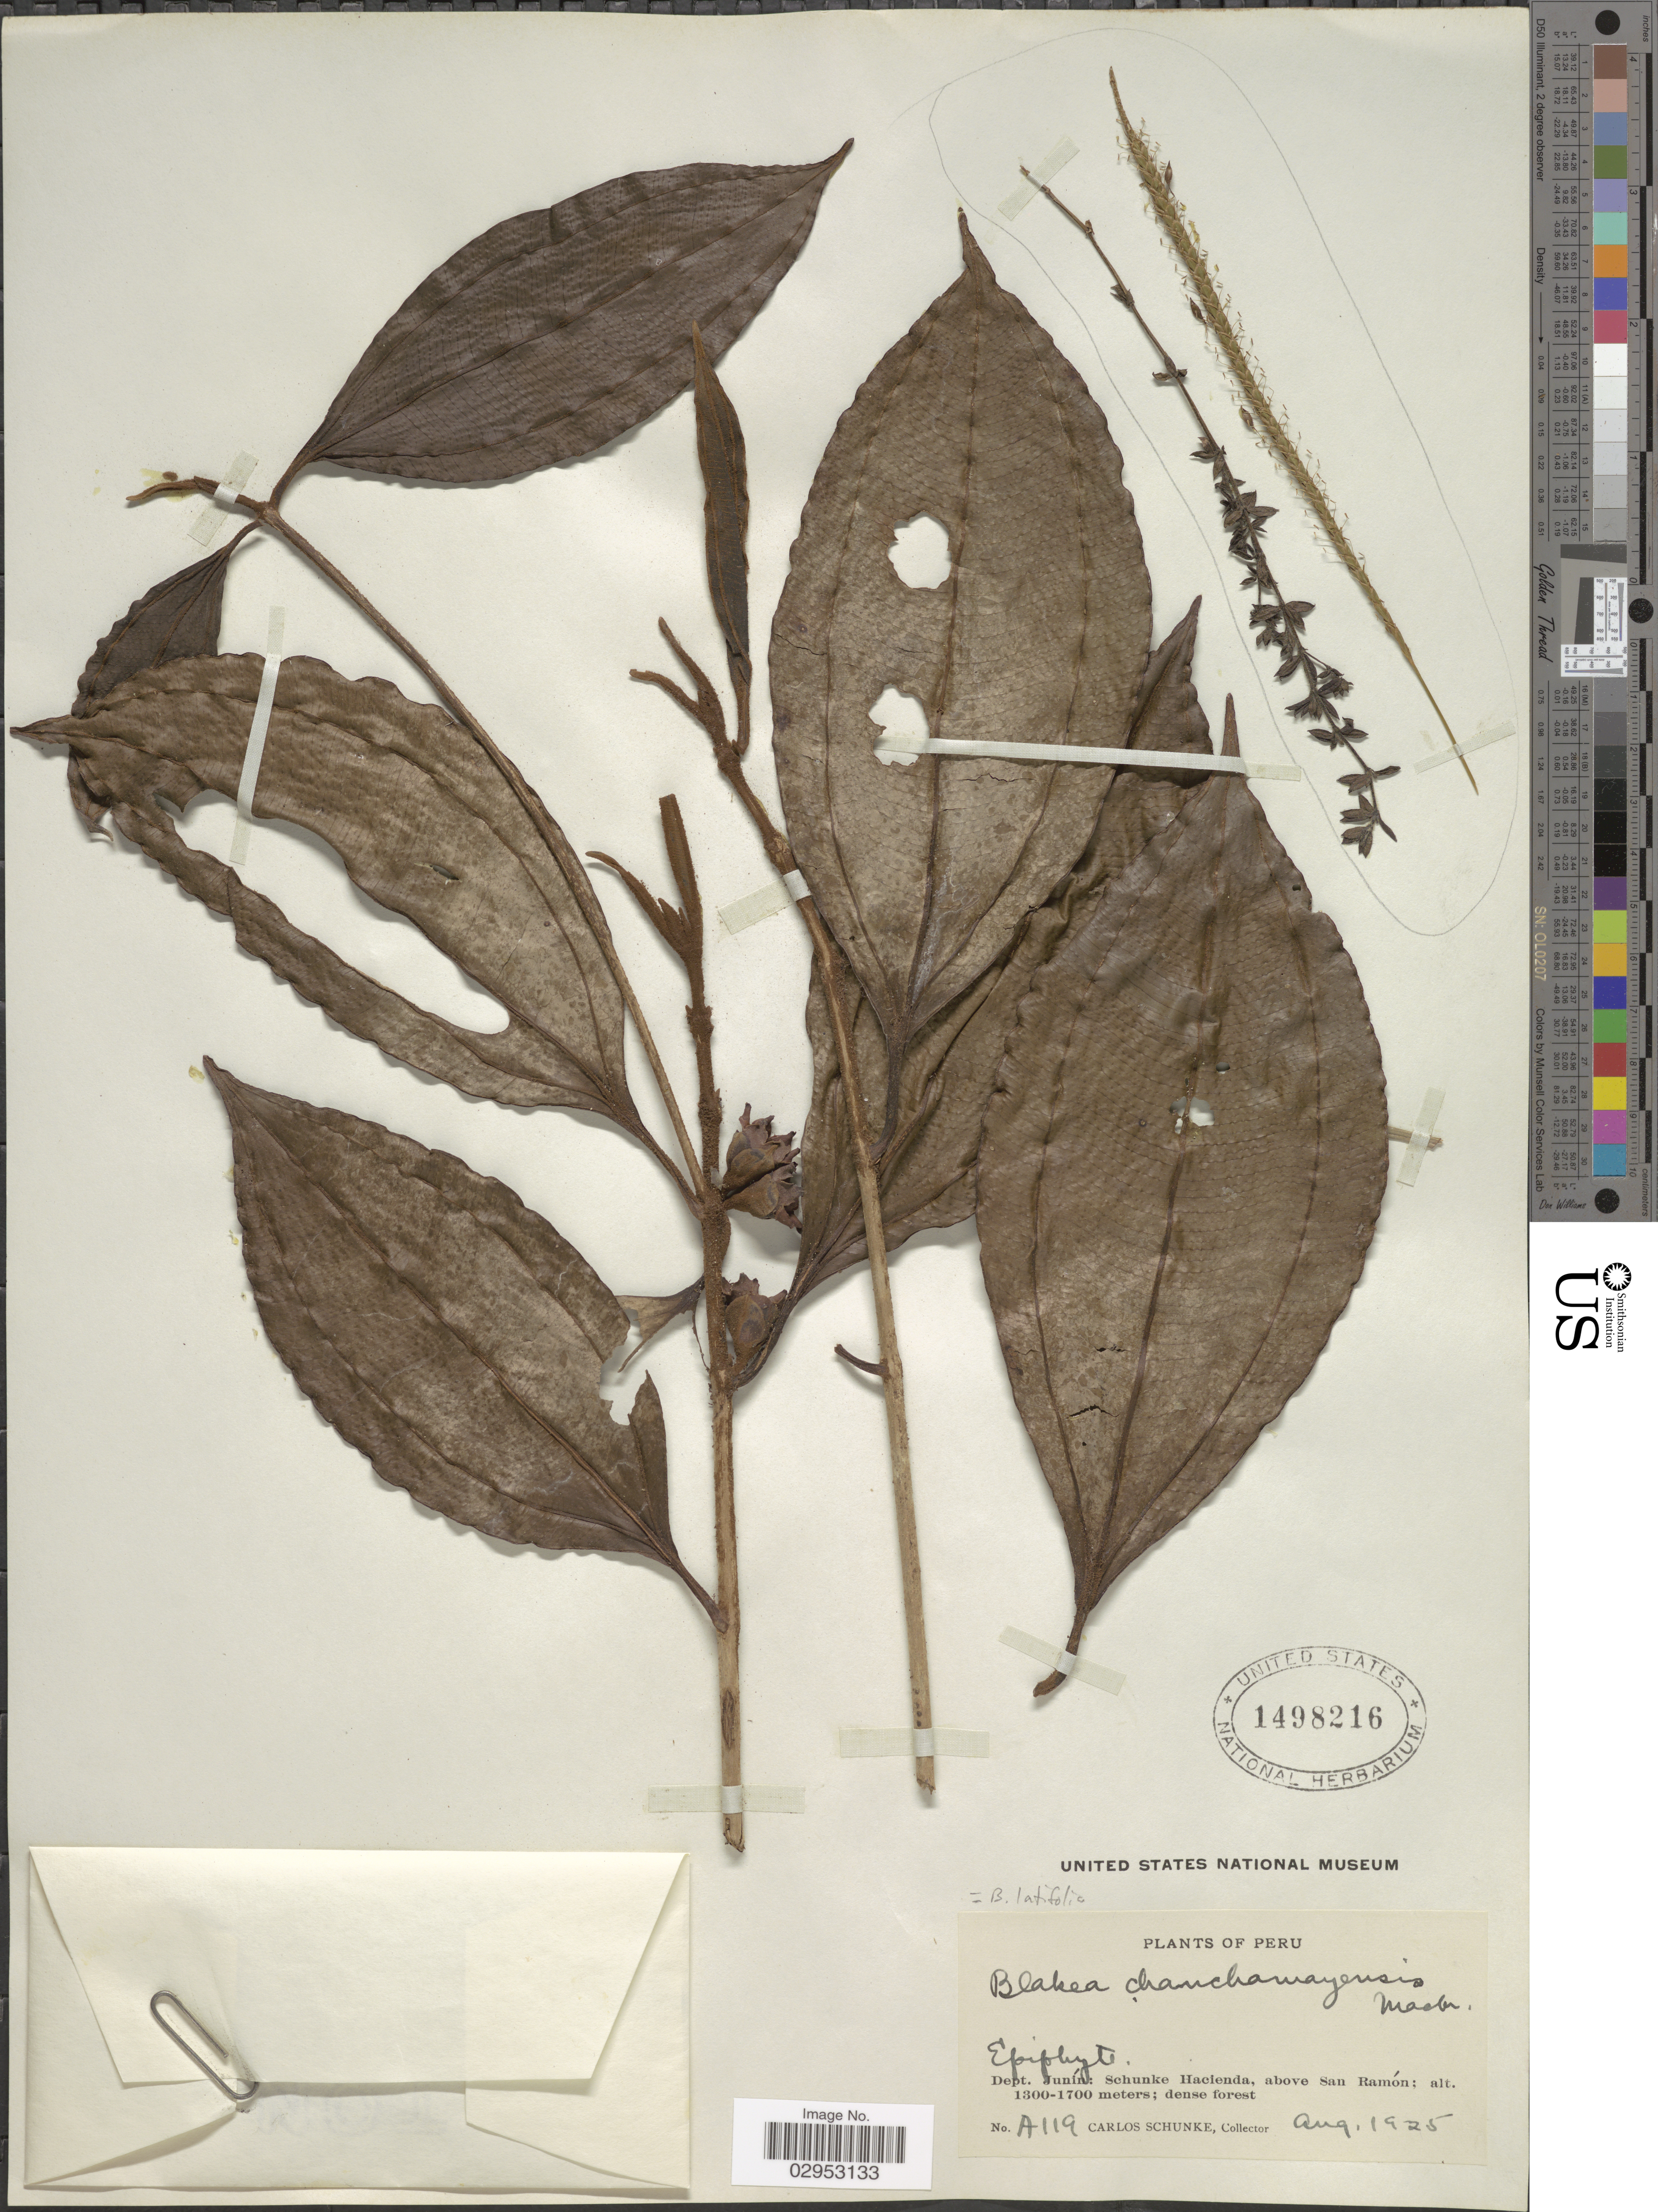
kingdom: Plantae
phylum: Tracheophyta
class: Magnoliopsida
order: Myrtales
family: Melastomataceae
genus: Blakea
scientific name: Blakea latifolia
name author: D. Don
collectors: C. Schunke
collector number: A119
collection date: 1925-08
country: Peru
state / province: Junín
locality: Dept. Junín: Schunke Hacienda, above San Ramón.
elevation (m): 1300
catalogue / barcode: US 1498216